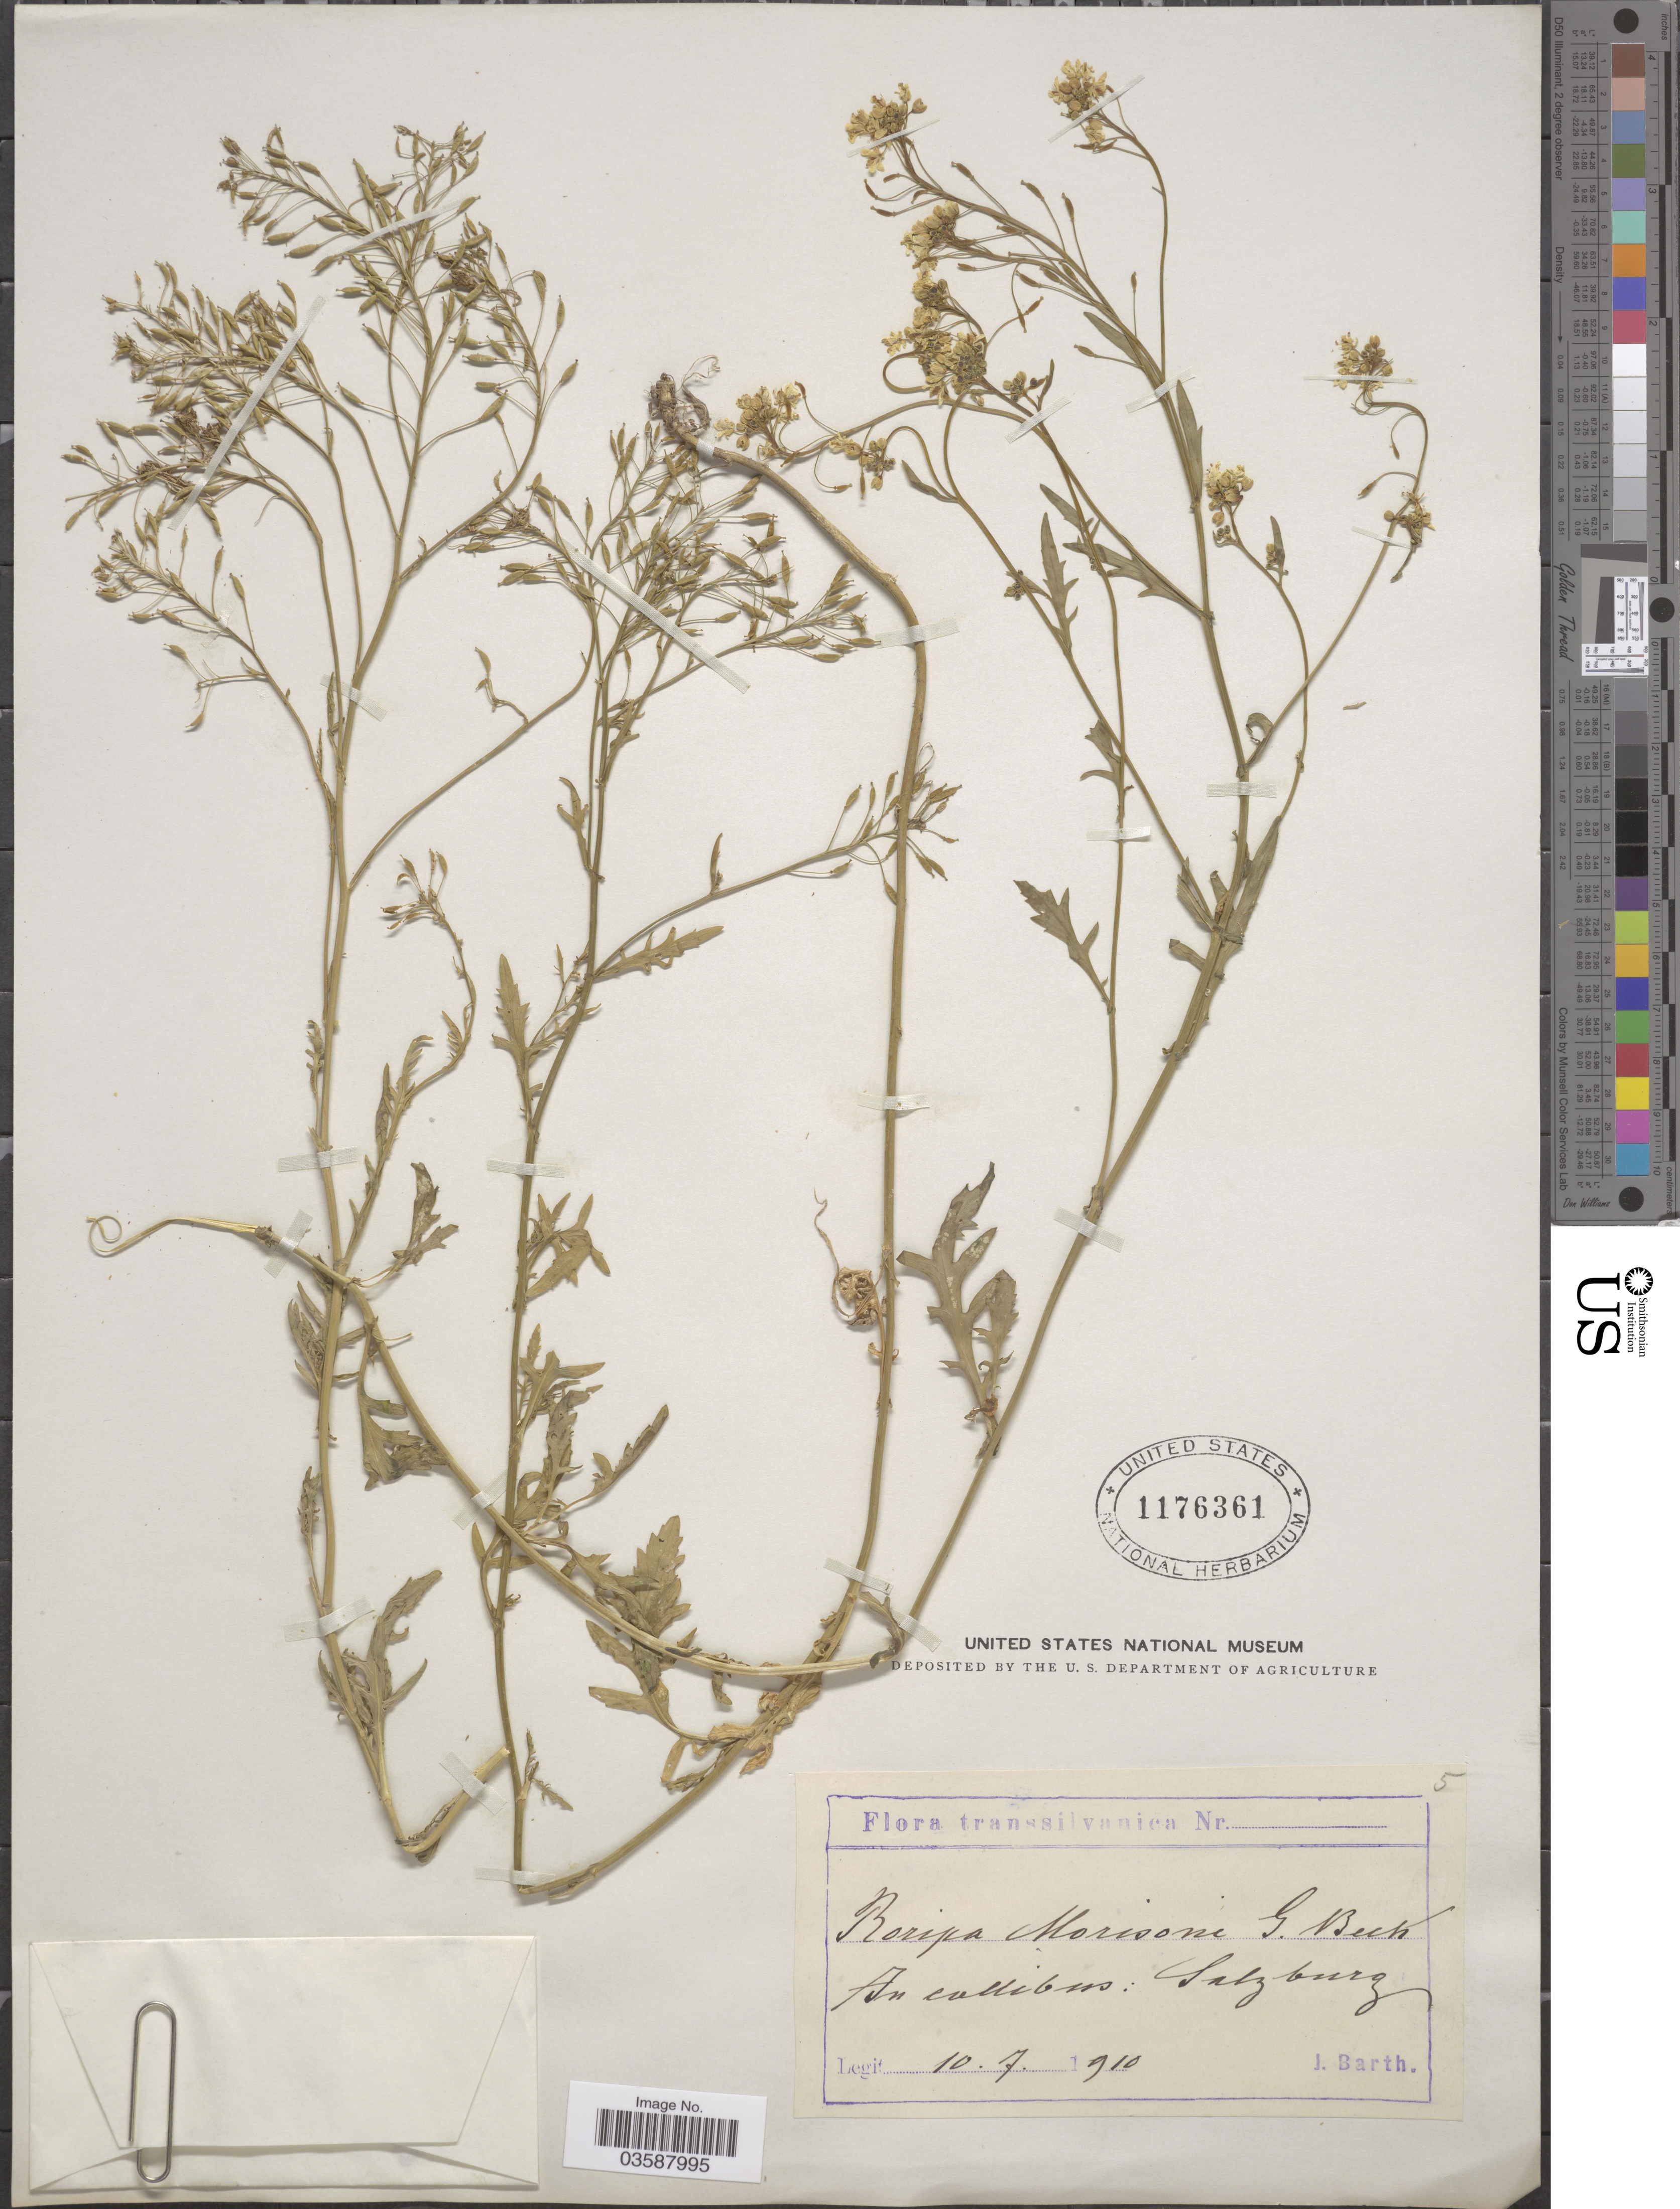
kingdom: Plantae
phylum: Tracheophyta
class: Magnoliopsida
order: Brassicales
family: Brassicaceae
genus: Rorippa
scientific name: Rorippa morisonii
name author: Beck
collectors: J. Barth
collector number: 5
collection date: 1910-07-10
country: Romania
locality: Transsilvanica. In collibus: Salzburg.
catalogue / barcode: US 1176361